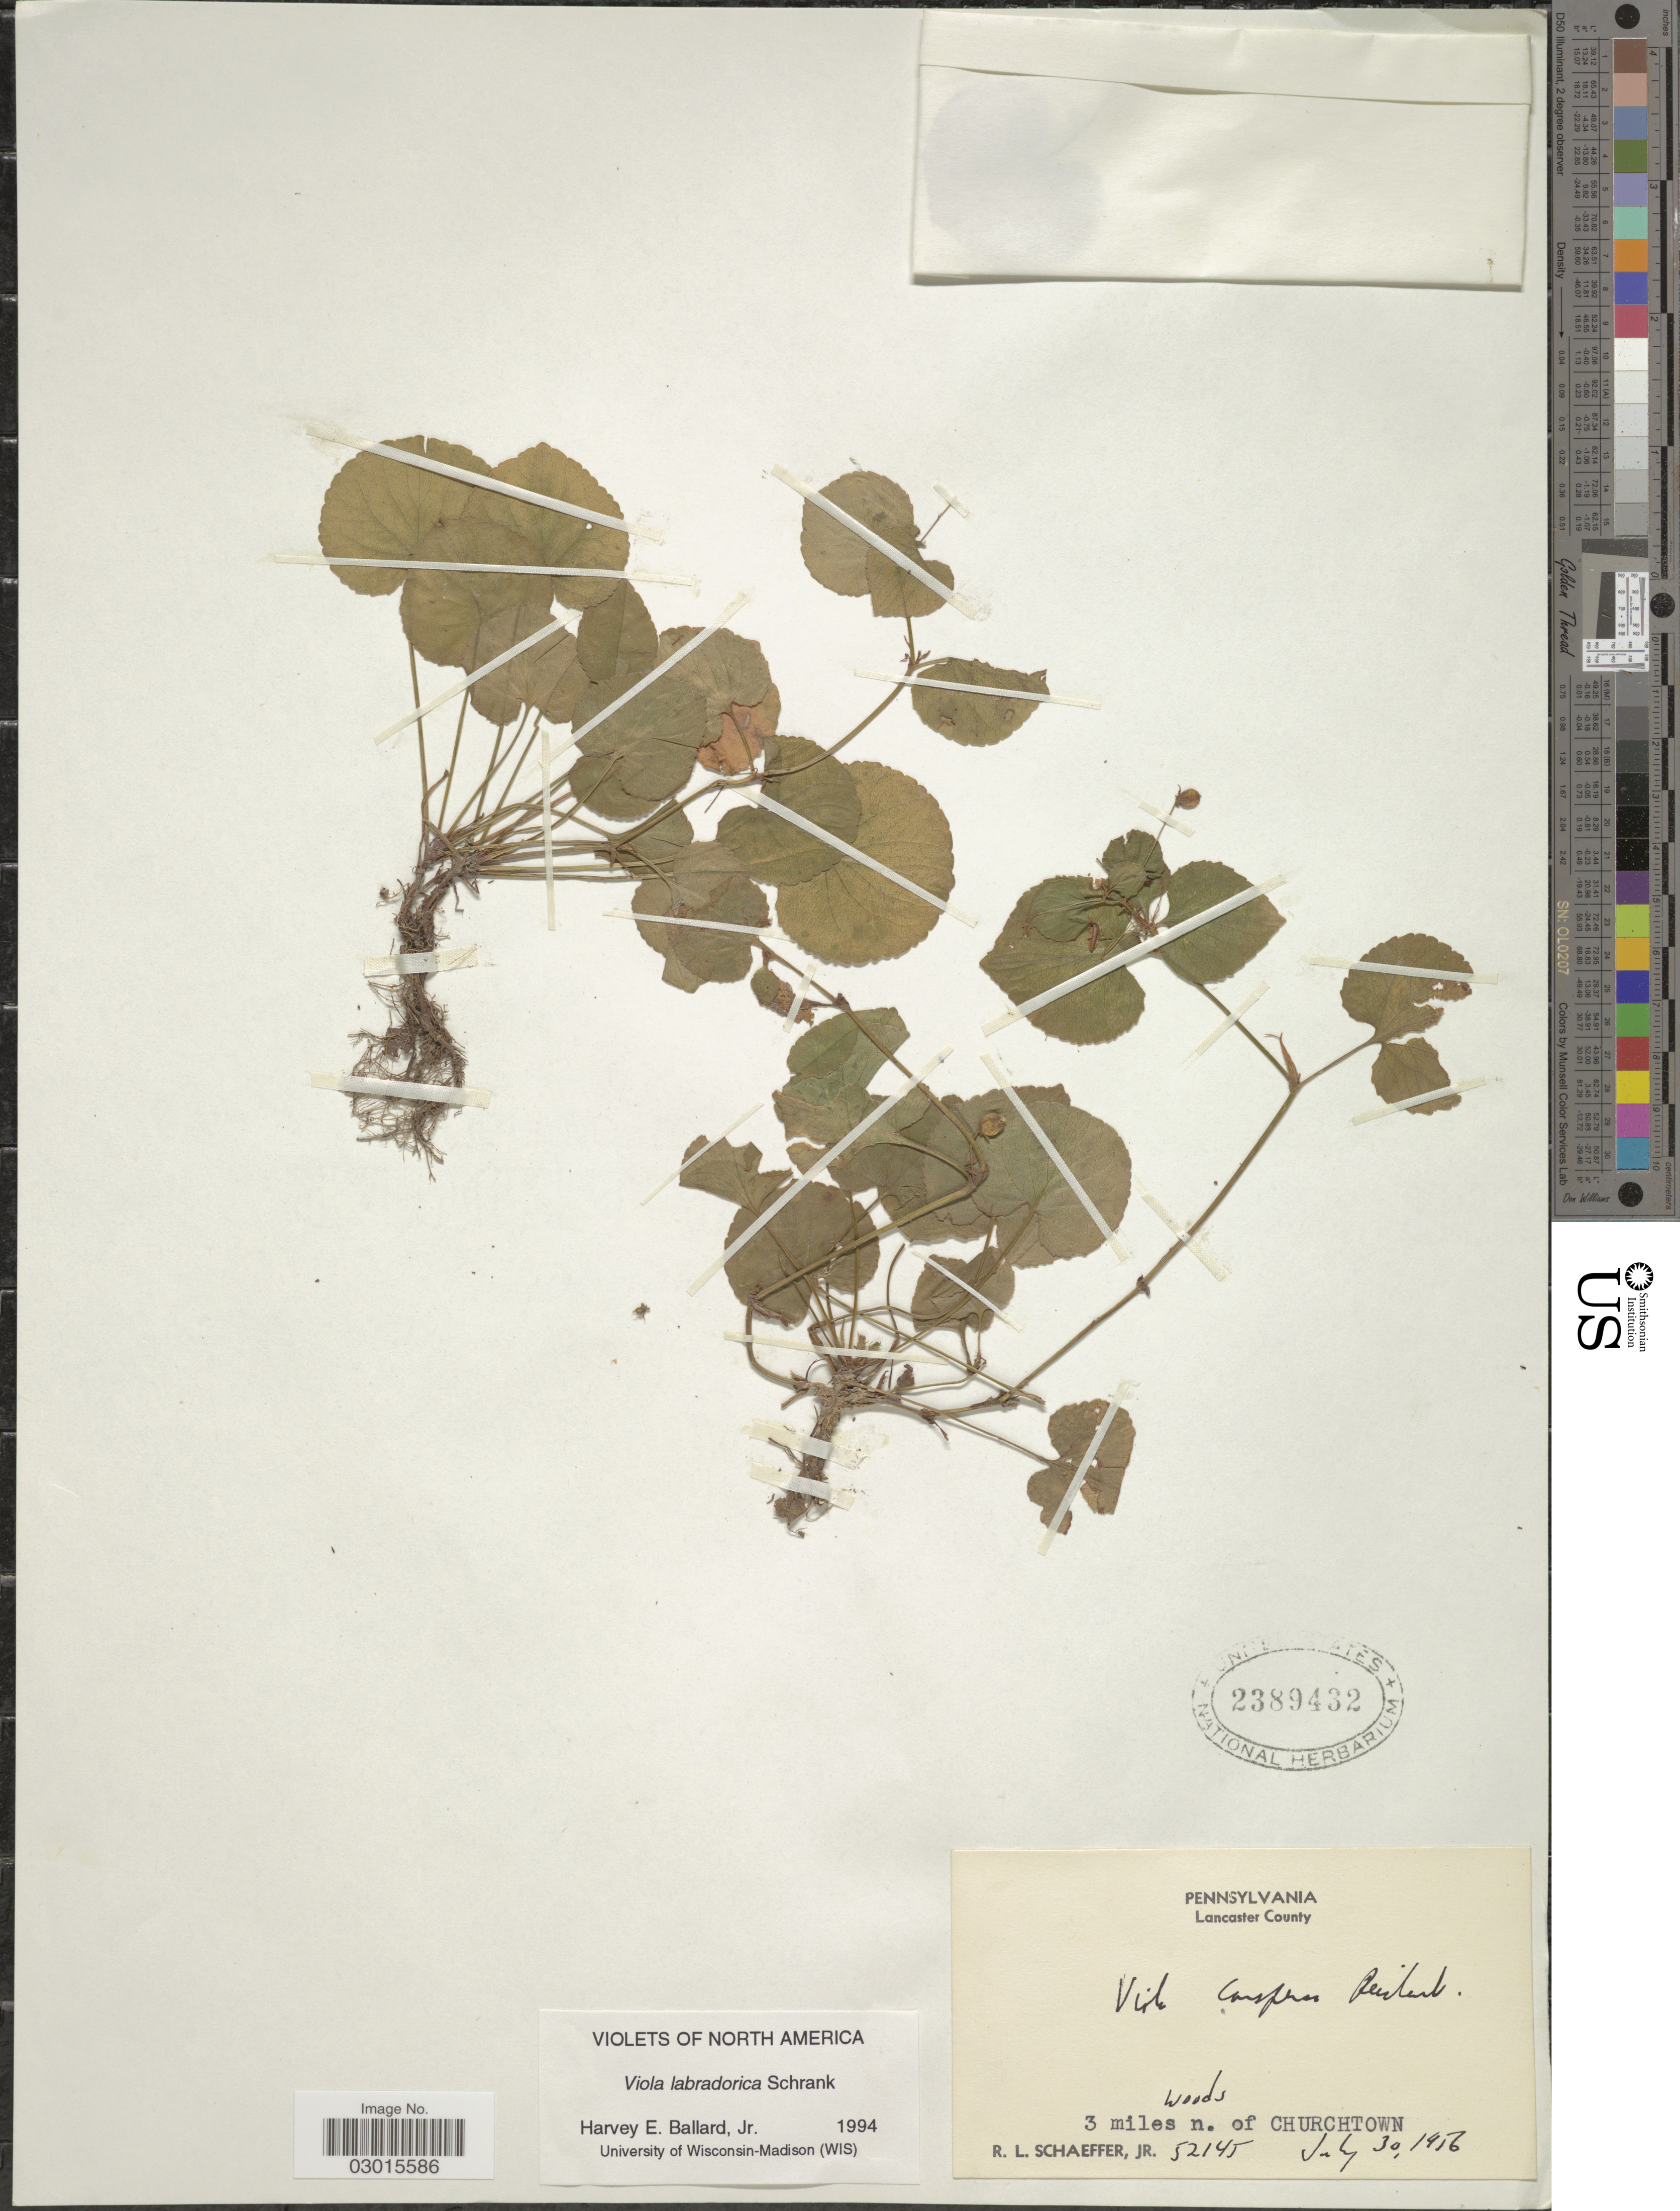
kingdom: Plantae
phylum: Tracheophyta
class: Magnoliopsida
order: Malpighiales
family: Violaceae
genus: Viola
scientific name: Viola labradorica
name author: Schrank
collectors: R. L. Schaeffer Jr.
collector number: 52145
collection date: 1956-07-30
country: United States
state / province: Pennsylvania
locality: Lancaster County. 3 miles n. of Churchtown.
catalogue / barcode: US 2389432